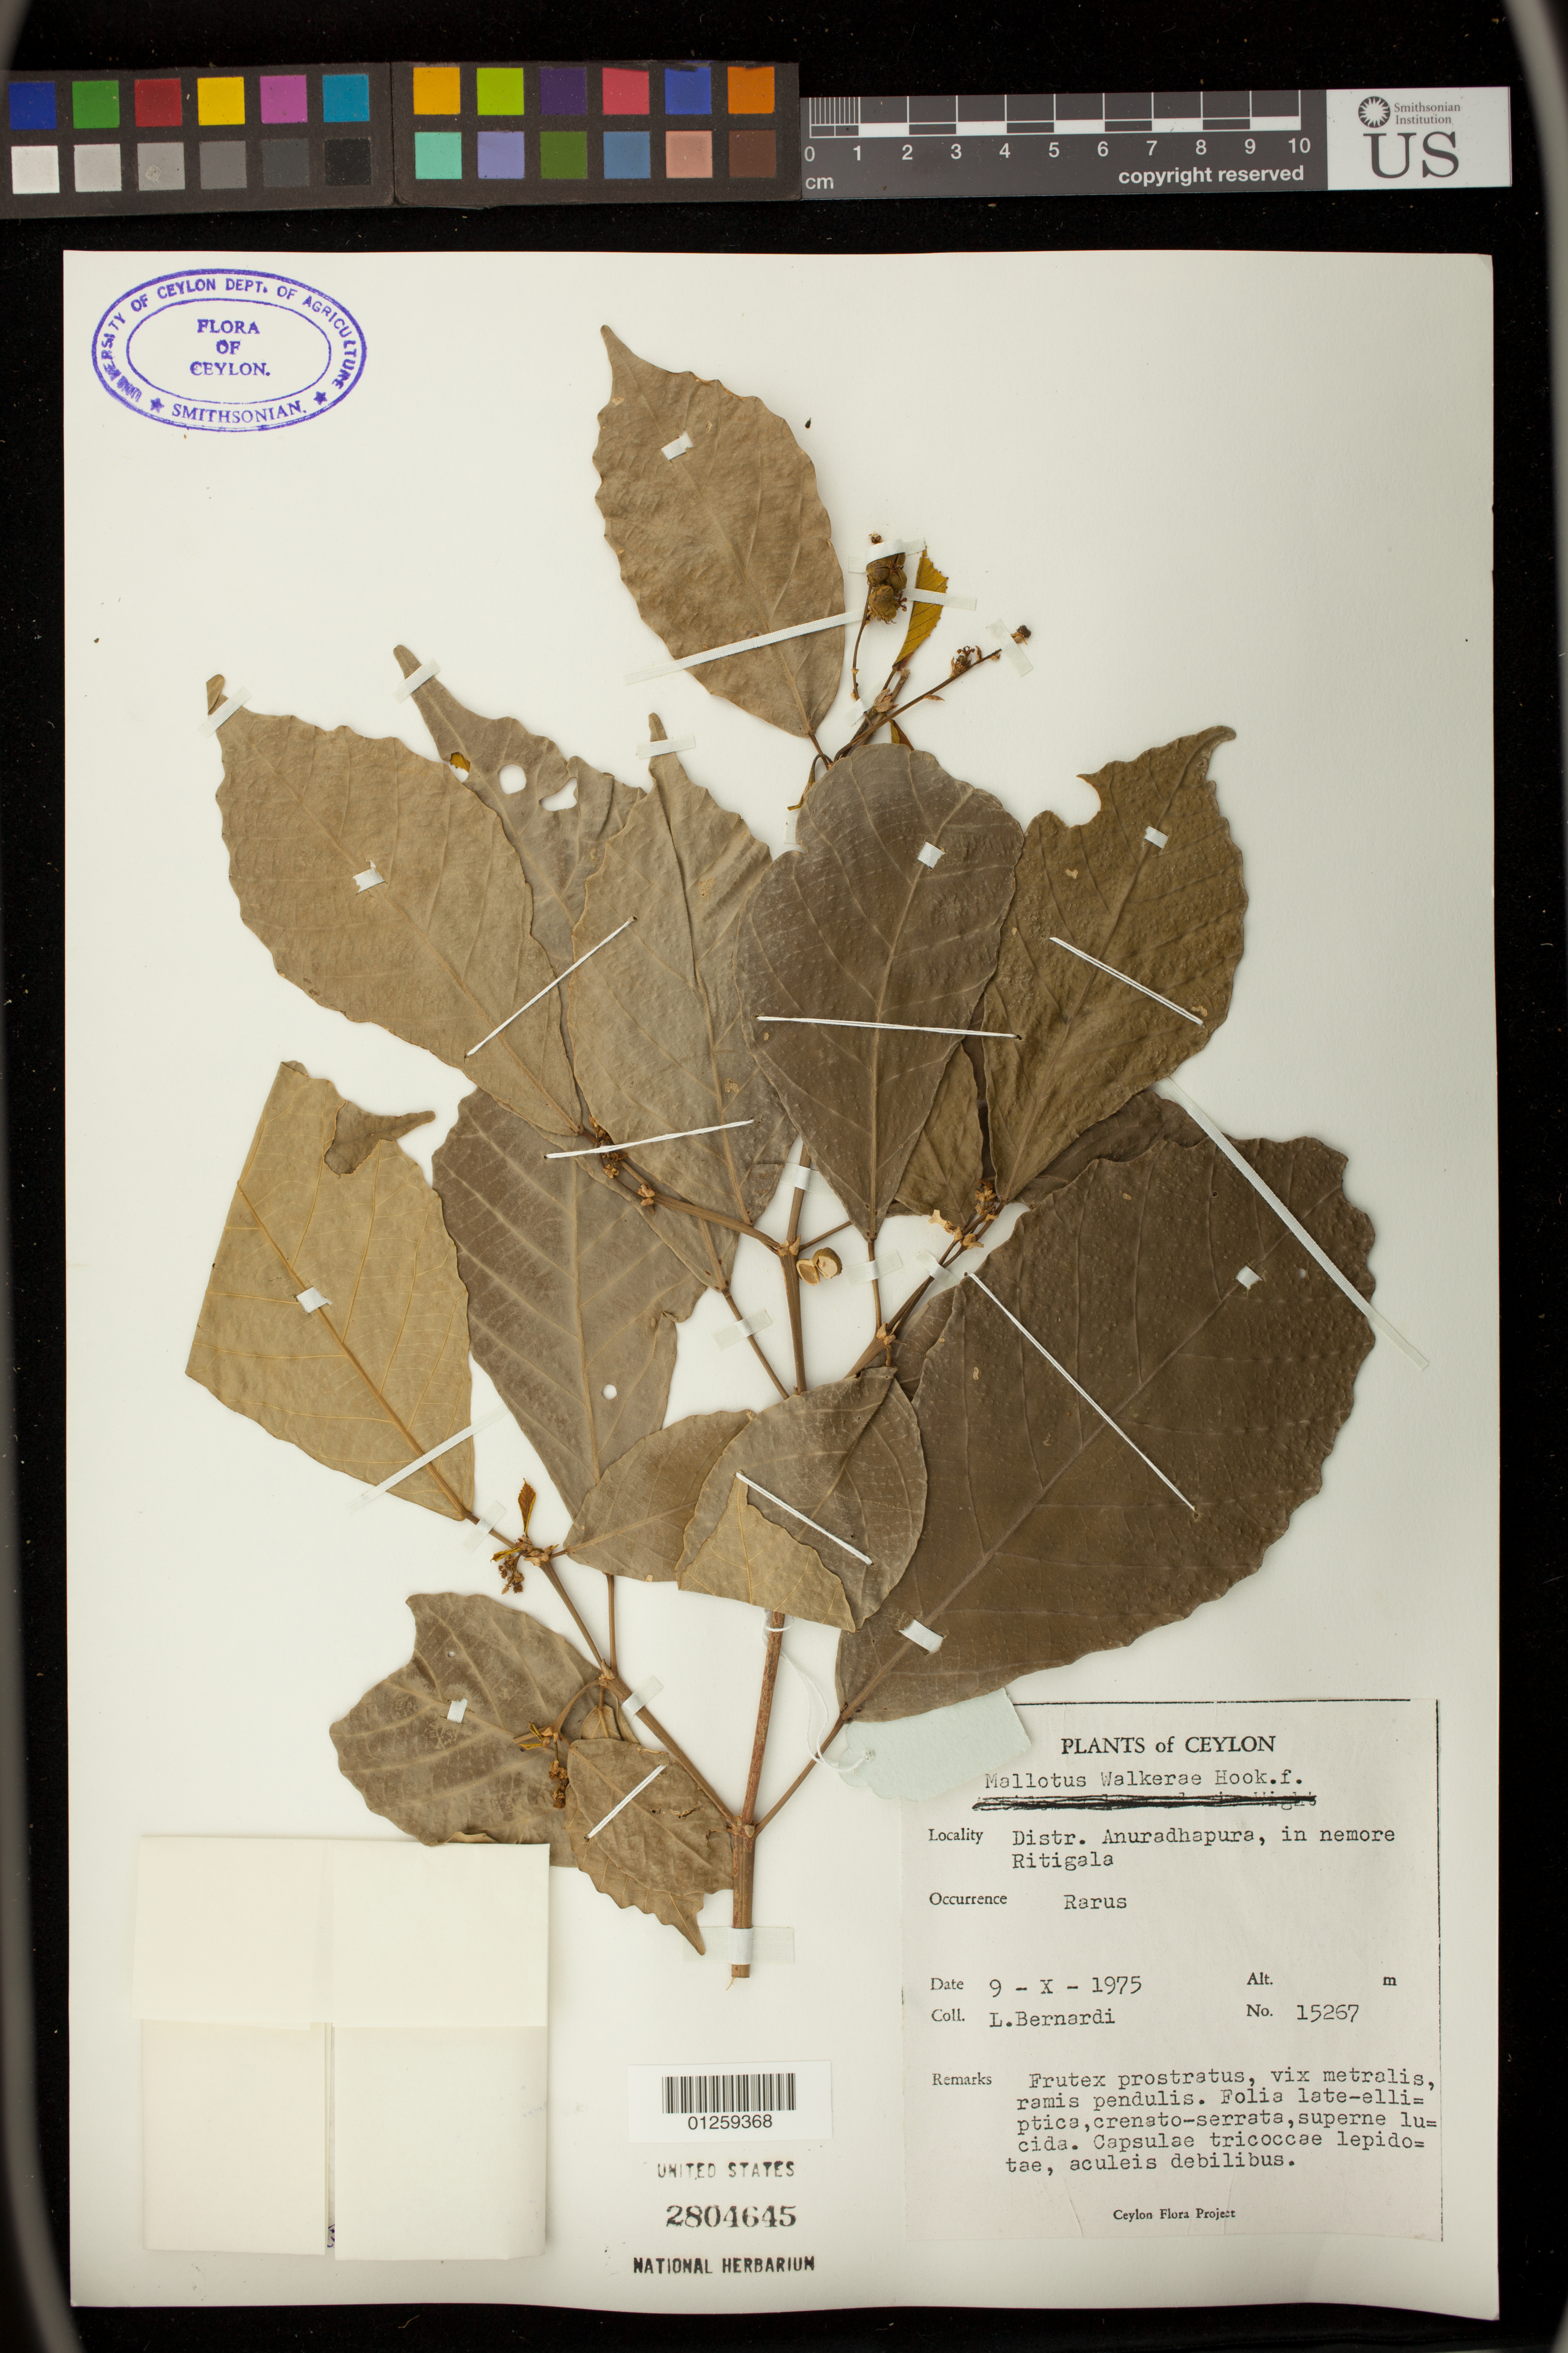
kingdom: Plantae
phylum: Tracheophyta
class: Magnoliopsida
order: Malpighiales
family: Euphorbiaceae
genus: Mallotus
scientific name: Mallotus resinosus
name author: (Blanco) Merr.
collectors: L. Bernardi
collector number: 15267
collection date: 1975-10-09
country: Sri Lanka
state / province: North Central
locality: Distr. Anuradhapura, in nemore Ritigala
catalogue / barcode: US 2804645